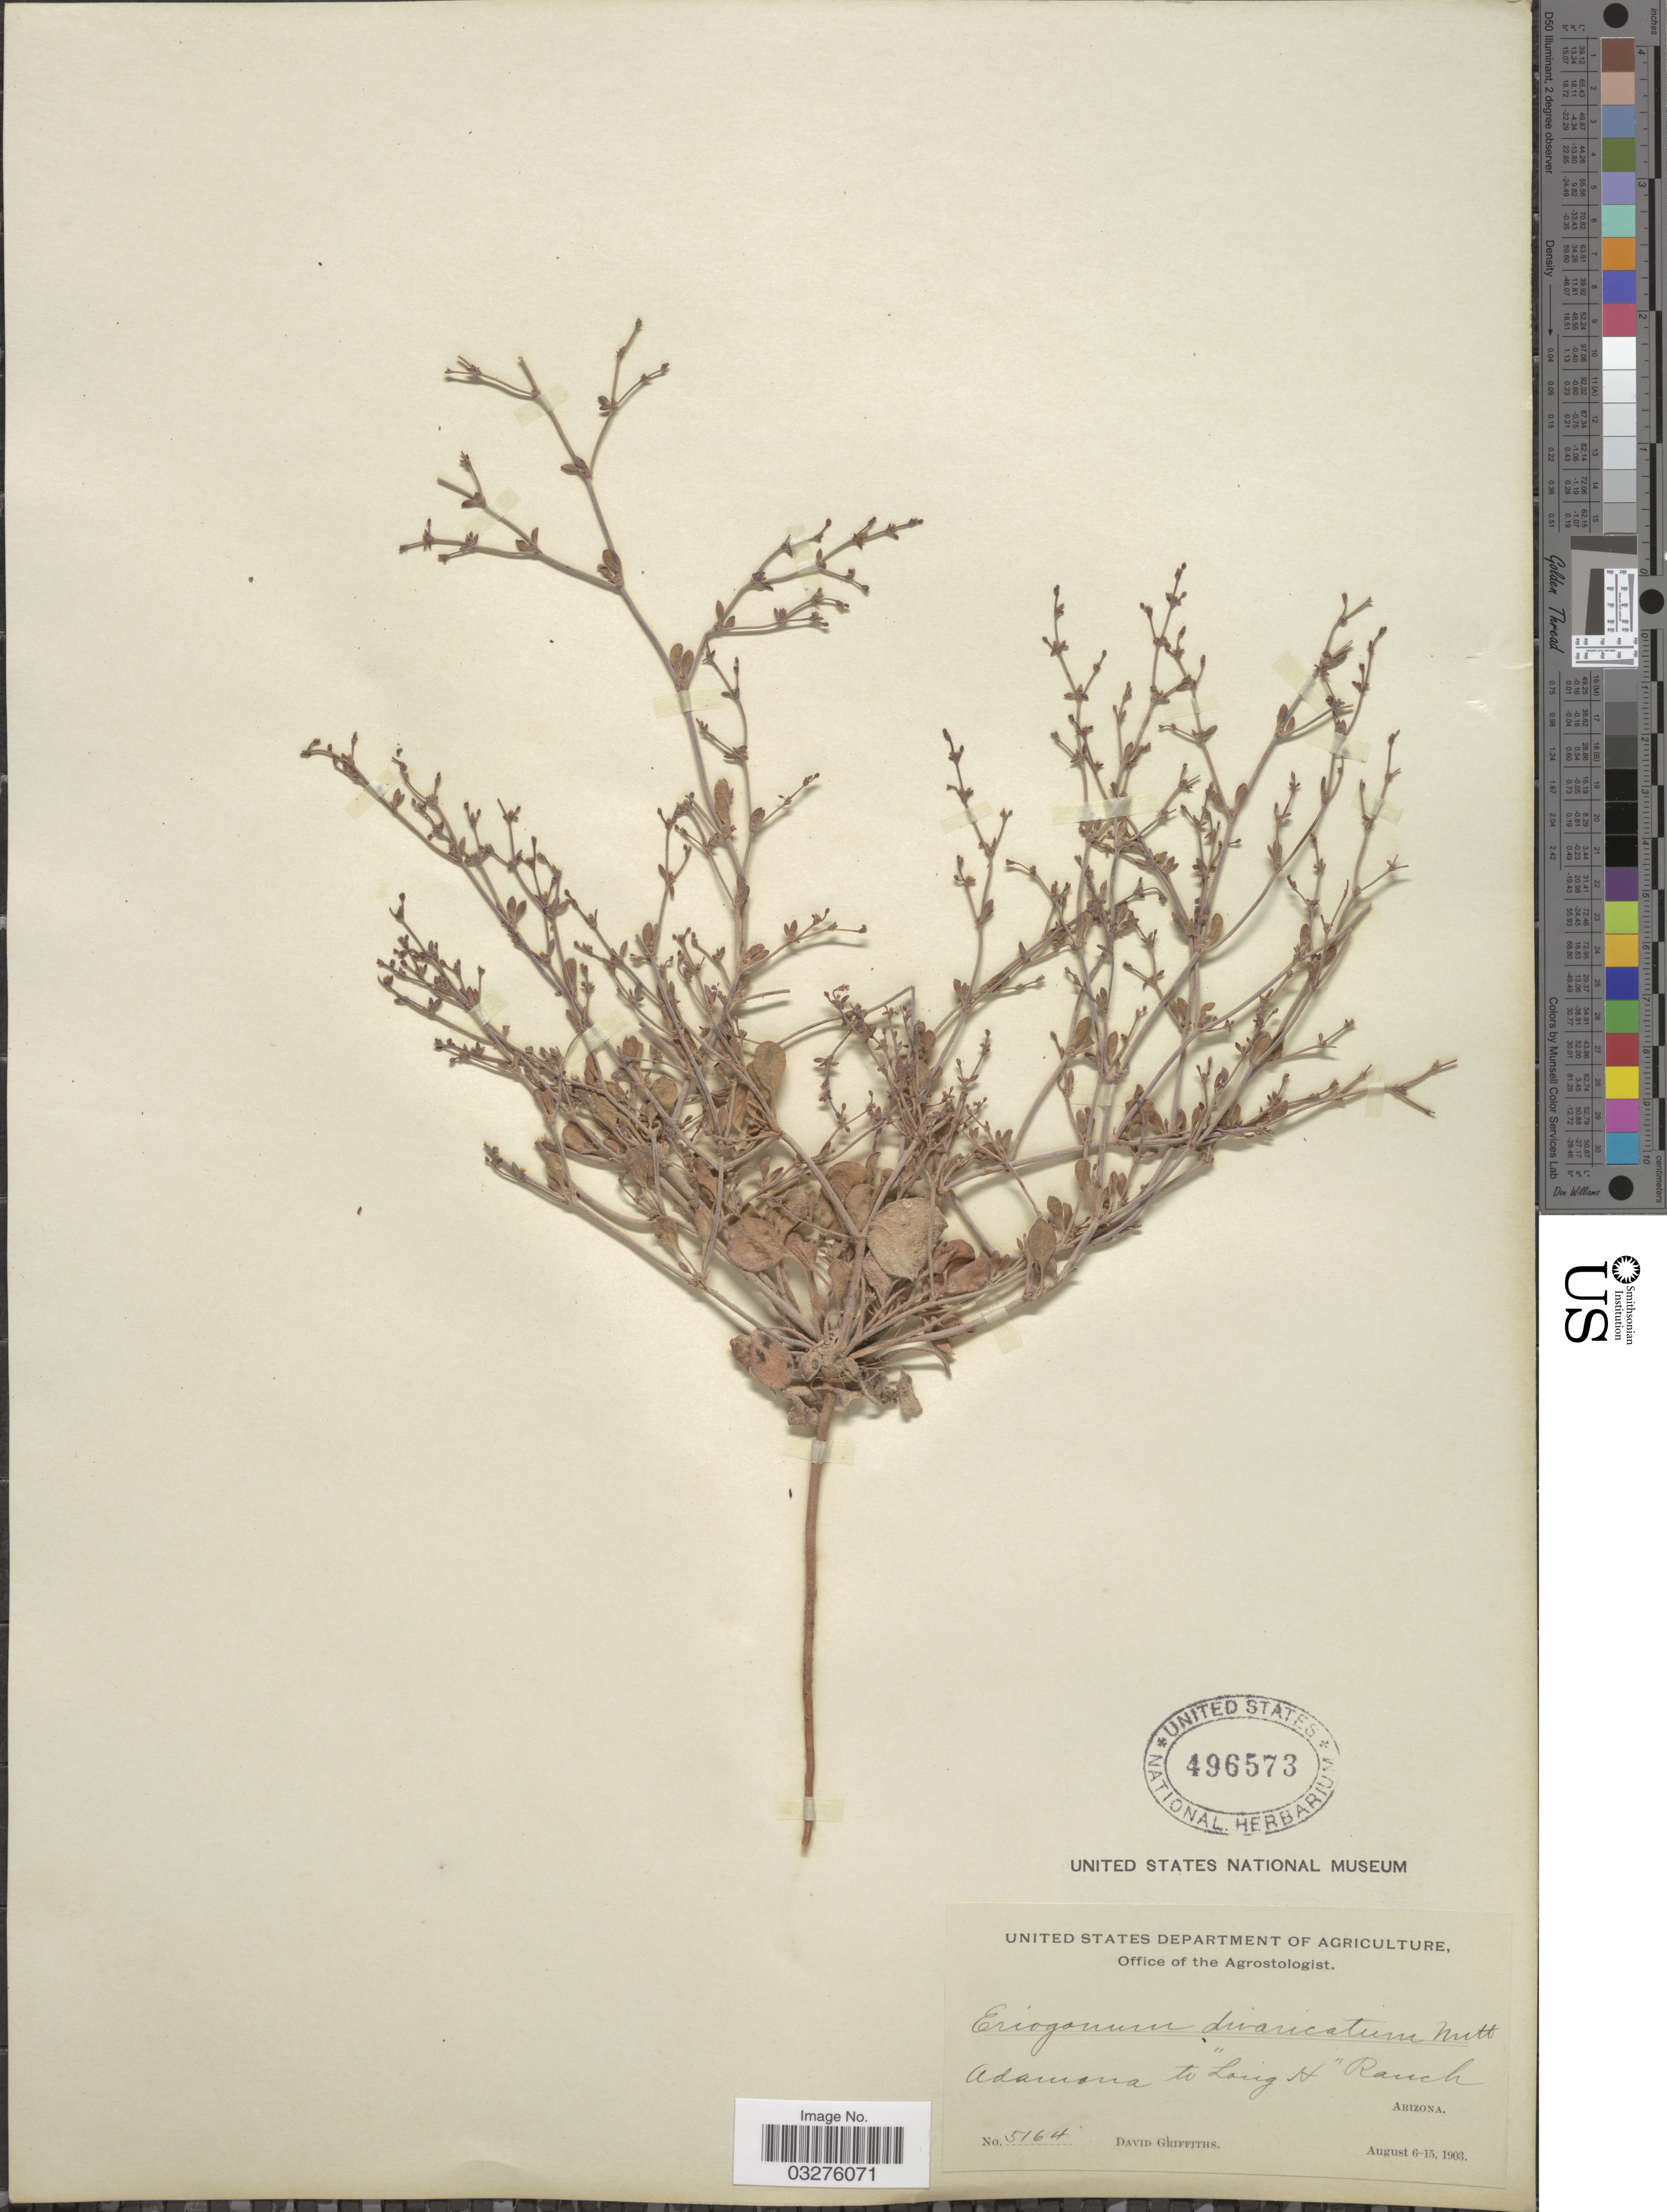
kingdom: Plantae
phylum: Tracheophyta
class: Magnoliopsida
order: Caryophyllales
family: Polygonaceae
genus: Eriogonum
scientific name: Eriogonum divaricatum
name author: Hook.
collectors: D. Griffiths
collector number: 5164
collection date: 1903-08-06/1903-08-15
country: United States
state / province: Arizona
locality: Adamana to "Long H" Ranch.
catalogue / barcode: US 496573